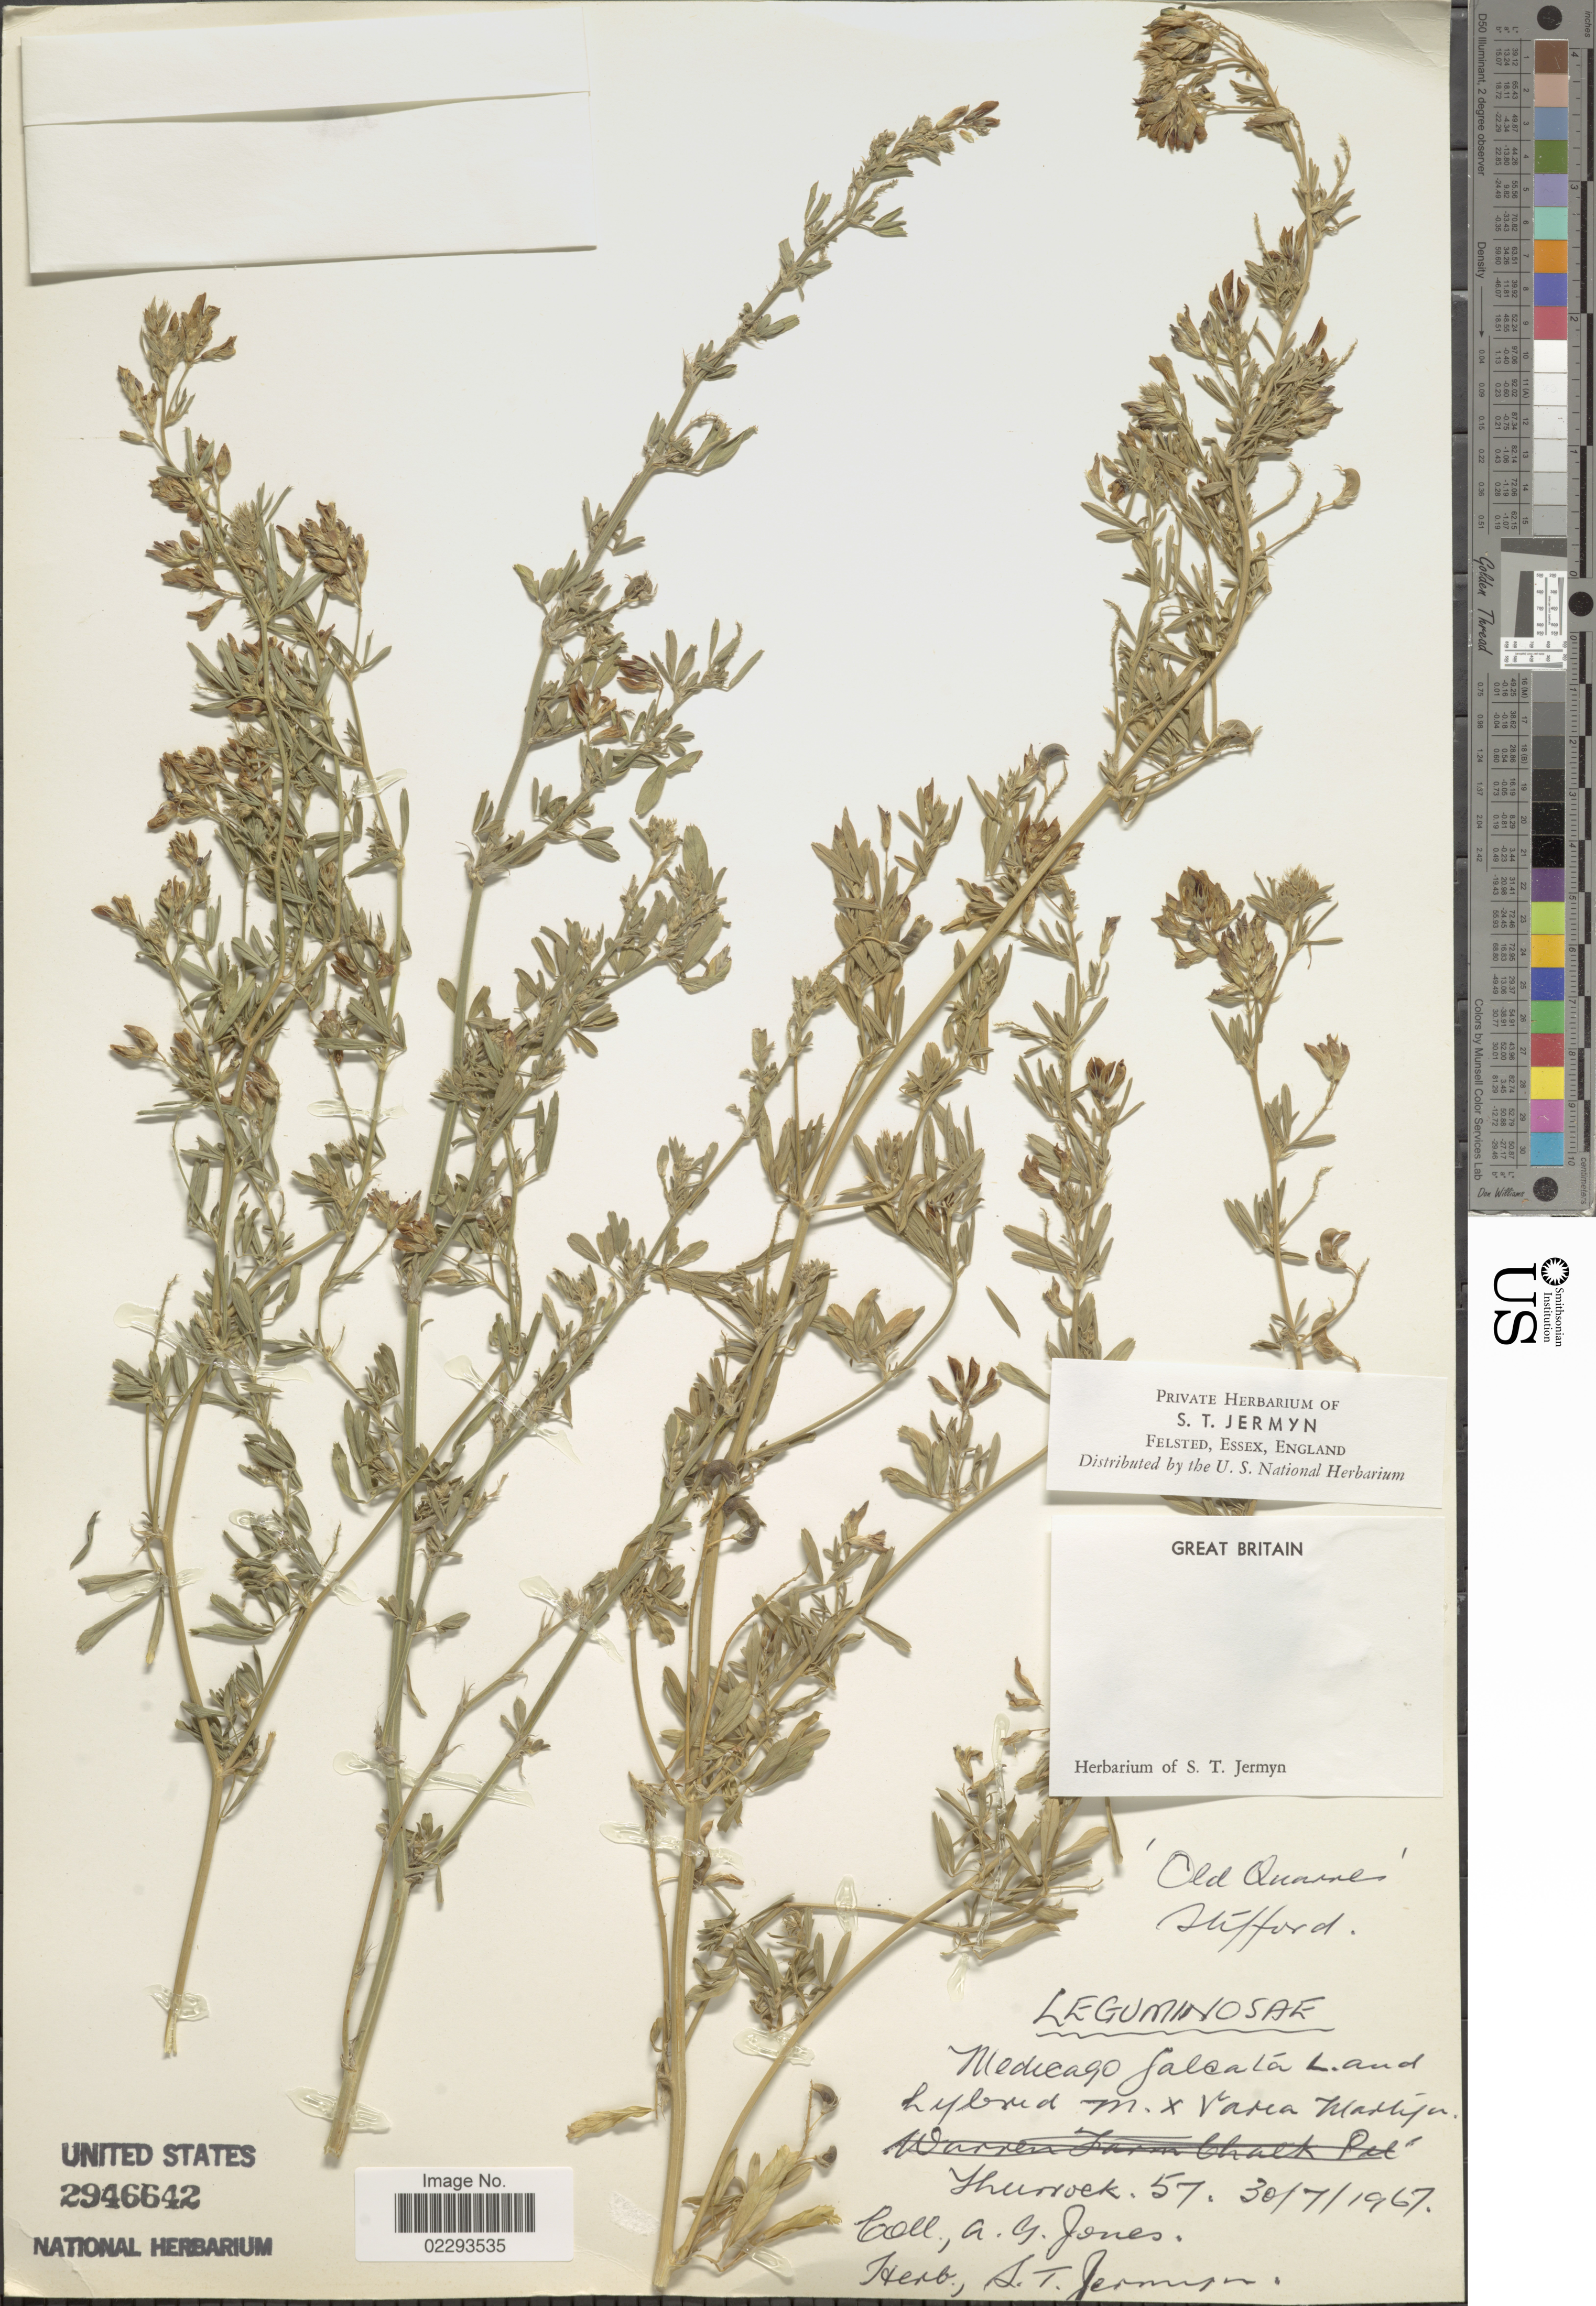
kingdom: Plantae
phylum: Tracheophyta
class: Magnoliopsida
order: Fabales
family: Fabaceae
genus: Medicago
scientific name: Medicago falcata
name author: L.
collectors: A. G. Jones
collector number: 57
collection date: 1967-07-30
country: United Kingdom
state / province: England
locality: Thurrock 57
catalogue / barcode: US 2946642